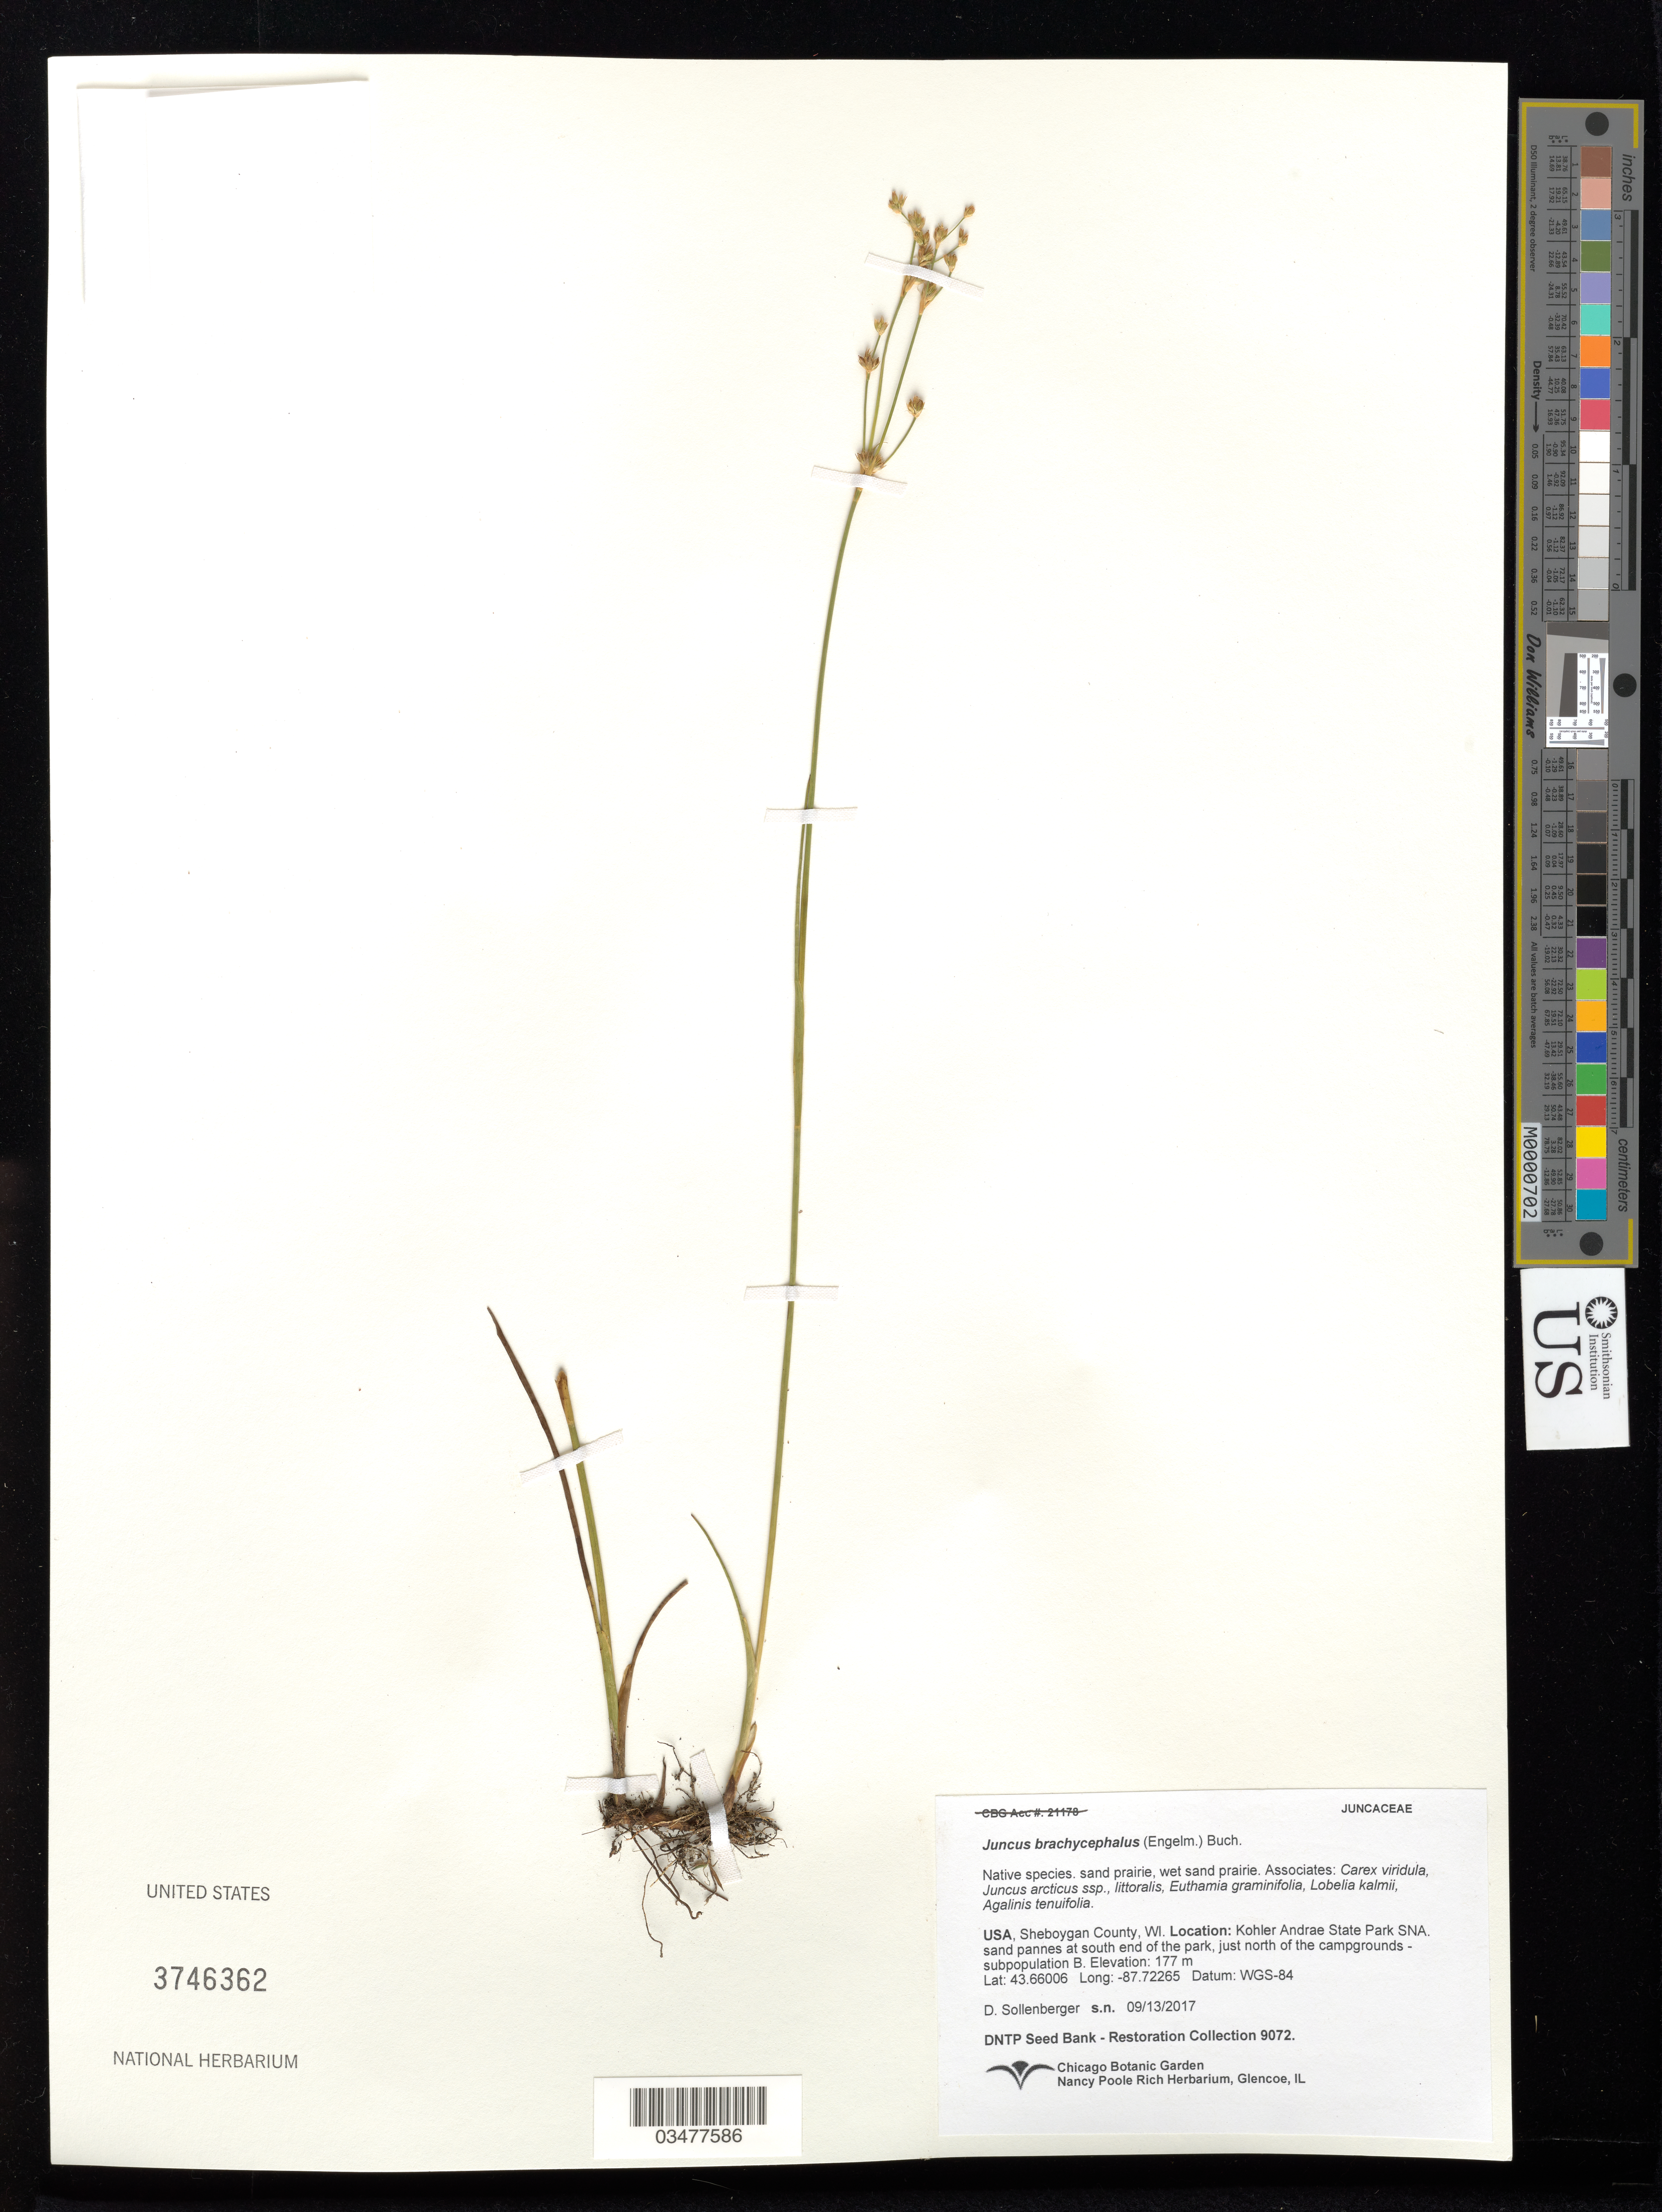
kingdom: Plantae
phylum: Tracheophyta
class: Liliopsida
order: Poales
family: Juncaceae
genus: Juncus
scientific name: Juncus brachycephalus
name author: (Engelm.) Buchenau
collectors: D. Sollenberger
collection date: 2017-09-13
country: United States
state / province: Wisconsin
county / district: Sheboygan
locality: Kohler Andrae State Park SNA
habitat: Sand prairie, wet sand prairie. With Carex viridula, Lobelia kalmii, Agalinis tenuifolia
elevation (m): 54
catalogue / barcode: US 3746362